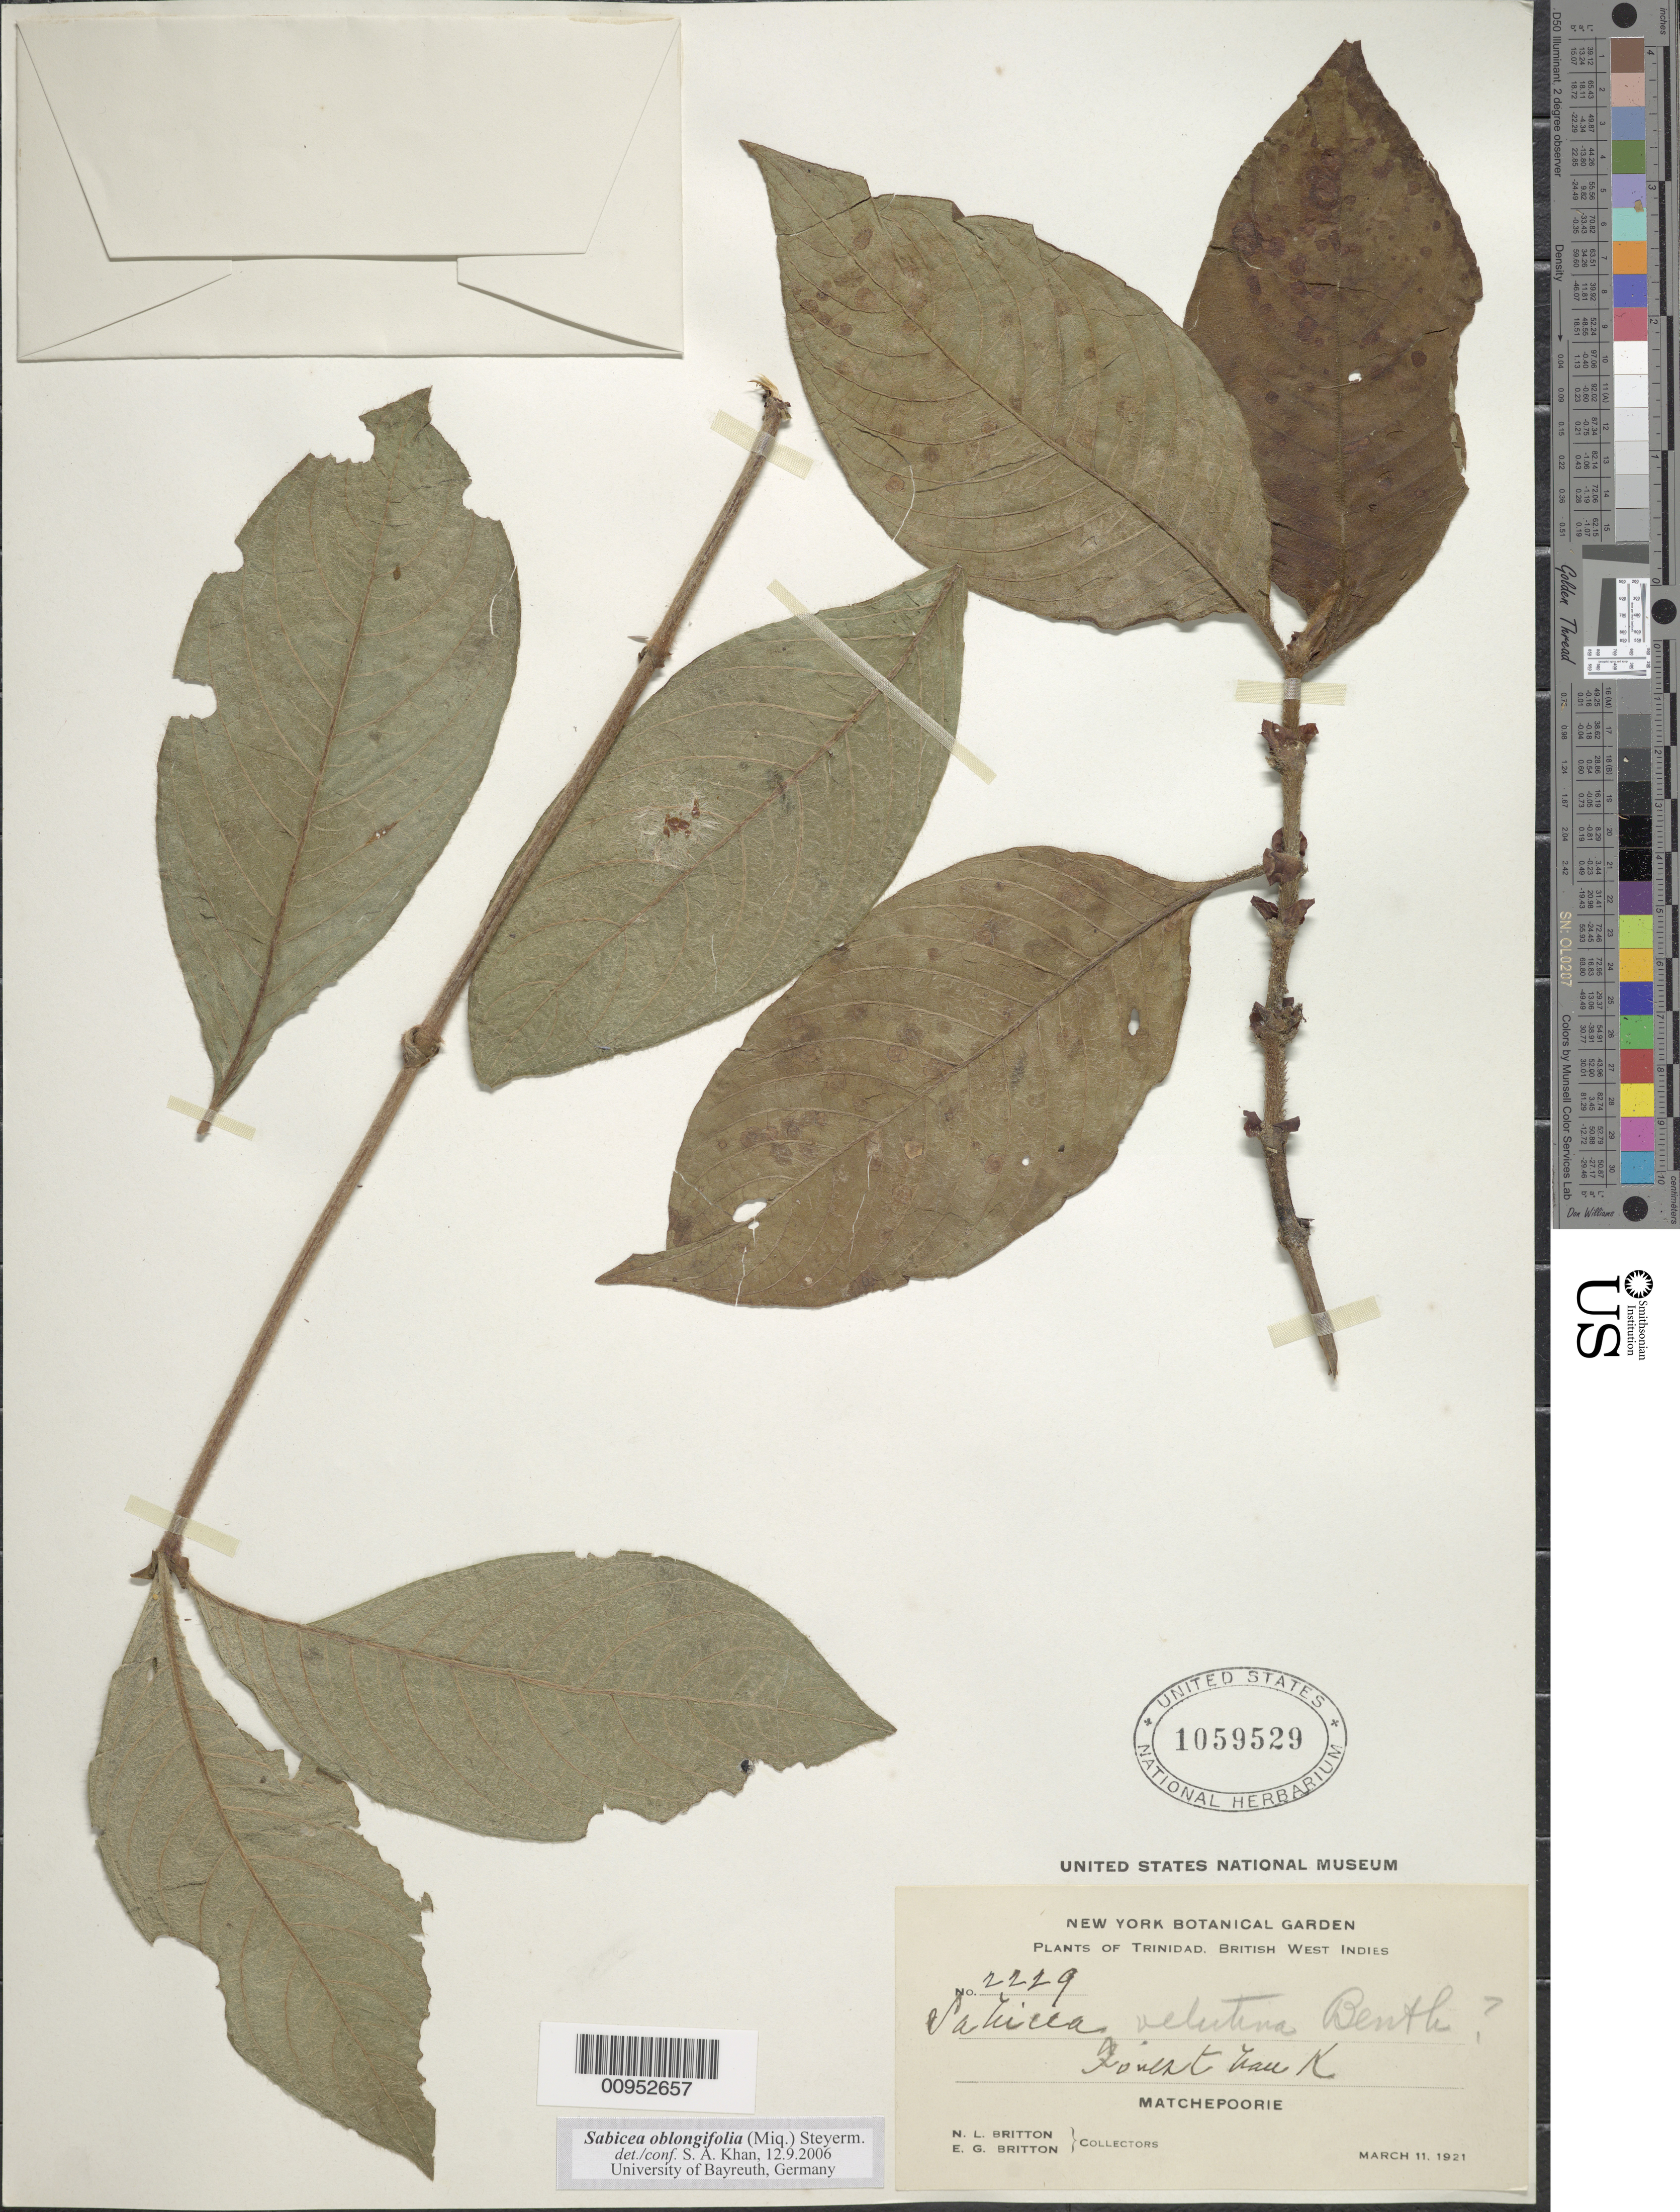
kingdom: Plantae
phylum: Tracheophyta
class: Magnoliopsida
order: Gentianales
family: Rubiaceae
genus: Sabicea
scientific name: Sabicea oblongifolia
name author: (Miq.) Steyerm.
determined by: Khan, Saleh A.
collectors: N. Britton & E. G. Britton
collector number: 2229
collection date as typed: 11 Mar 1921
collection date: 1921-03-11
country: Trinidad and Tobago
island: Trinidad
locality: Matchepoorie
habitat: Forest bank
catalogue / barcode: US 1059529